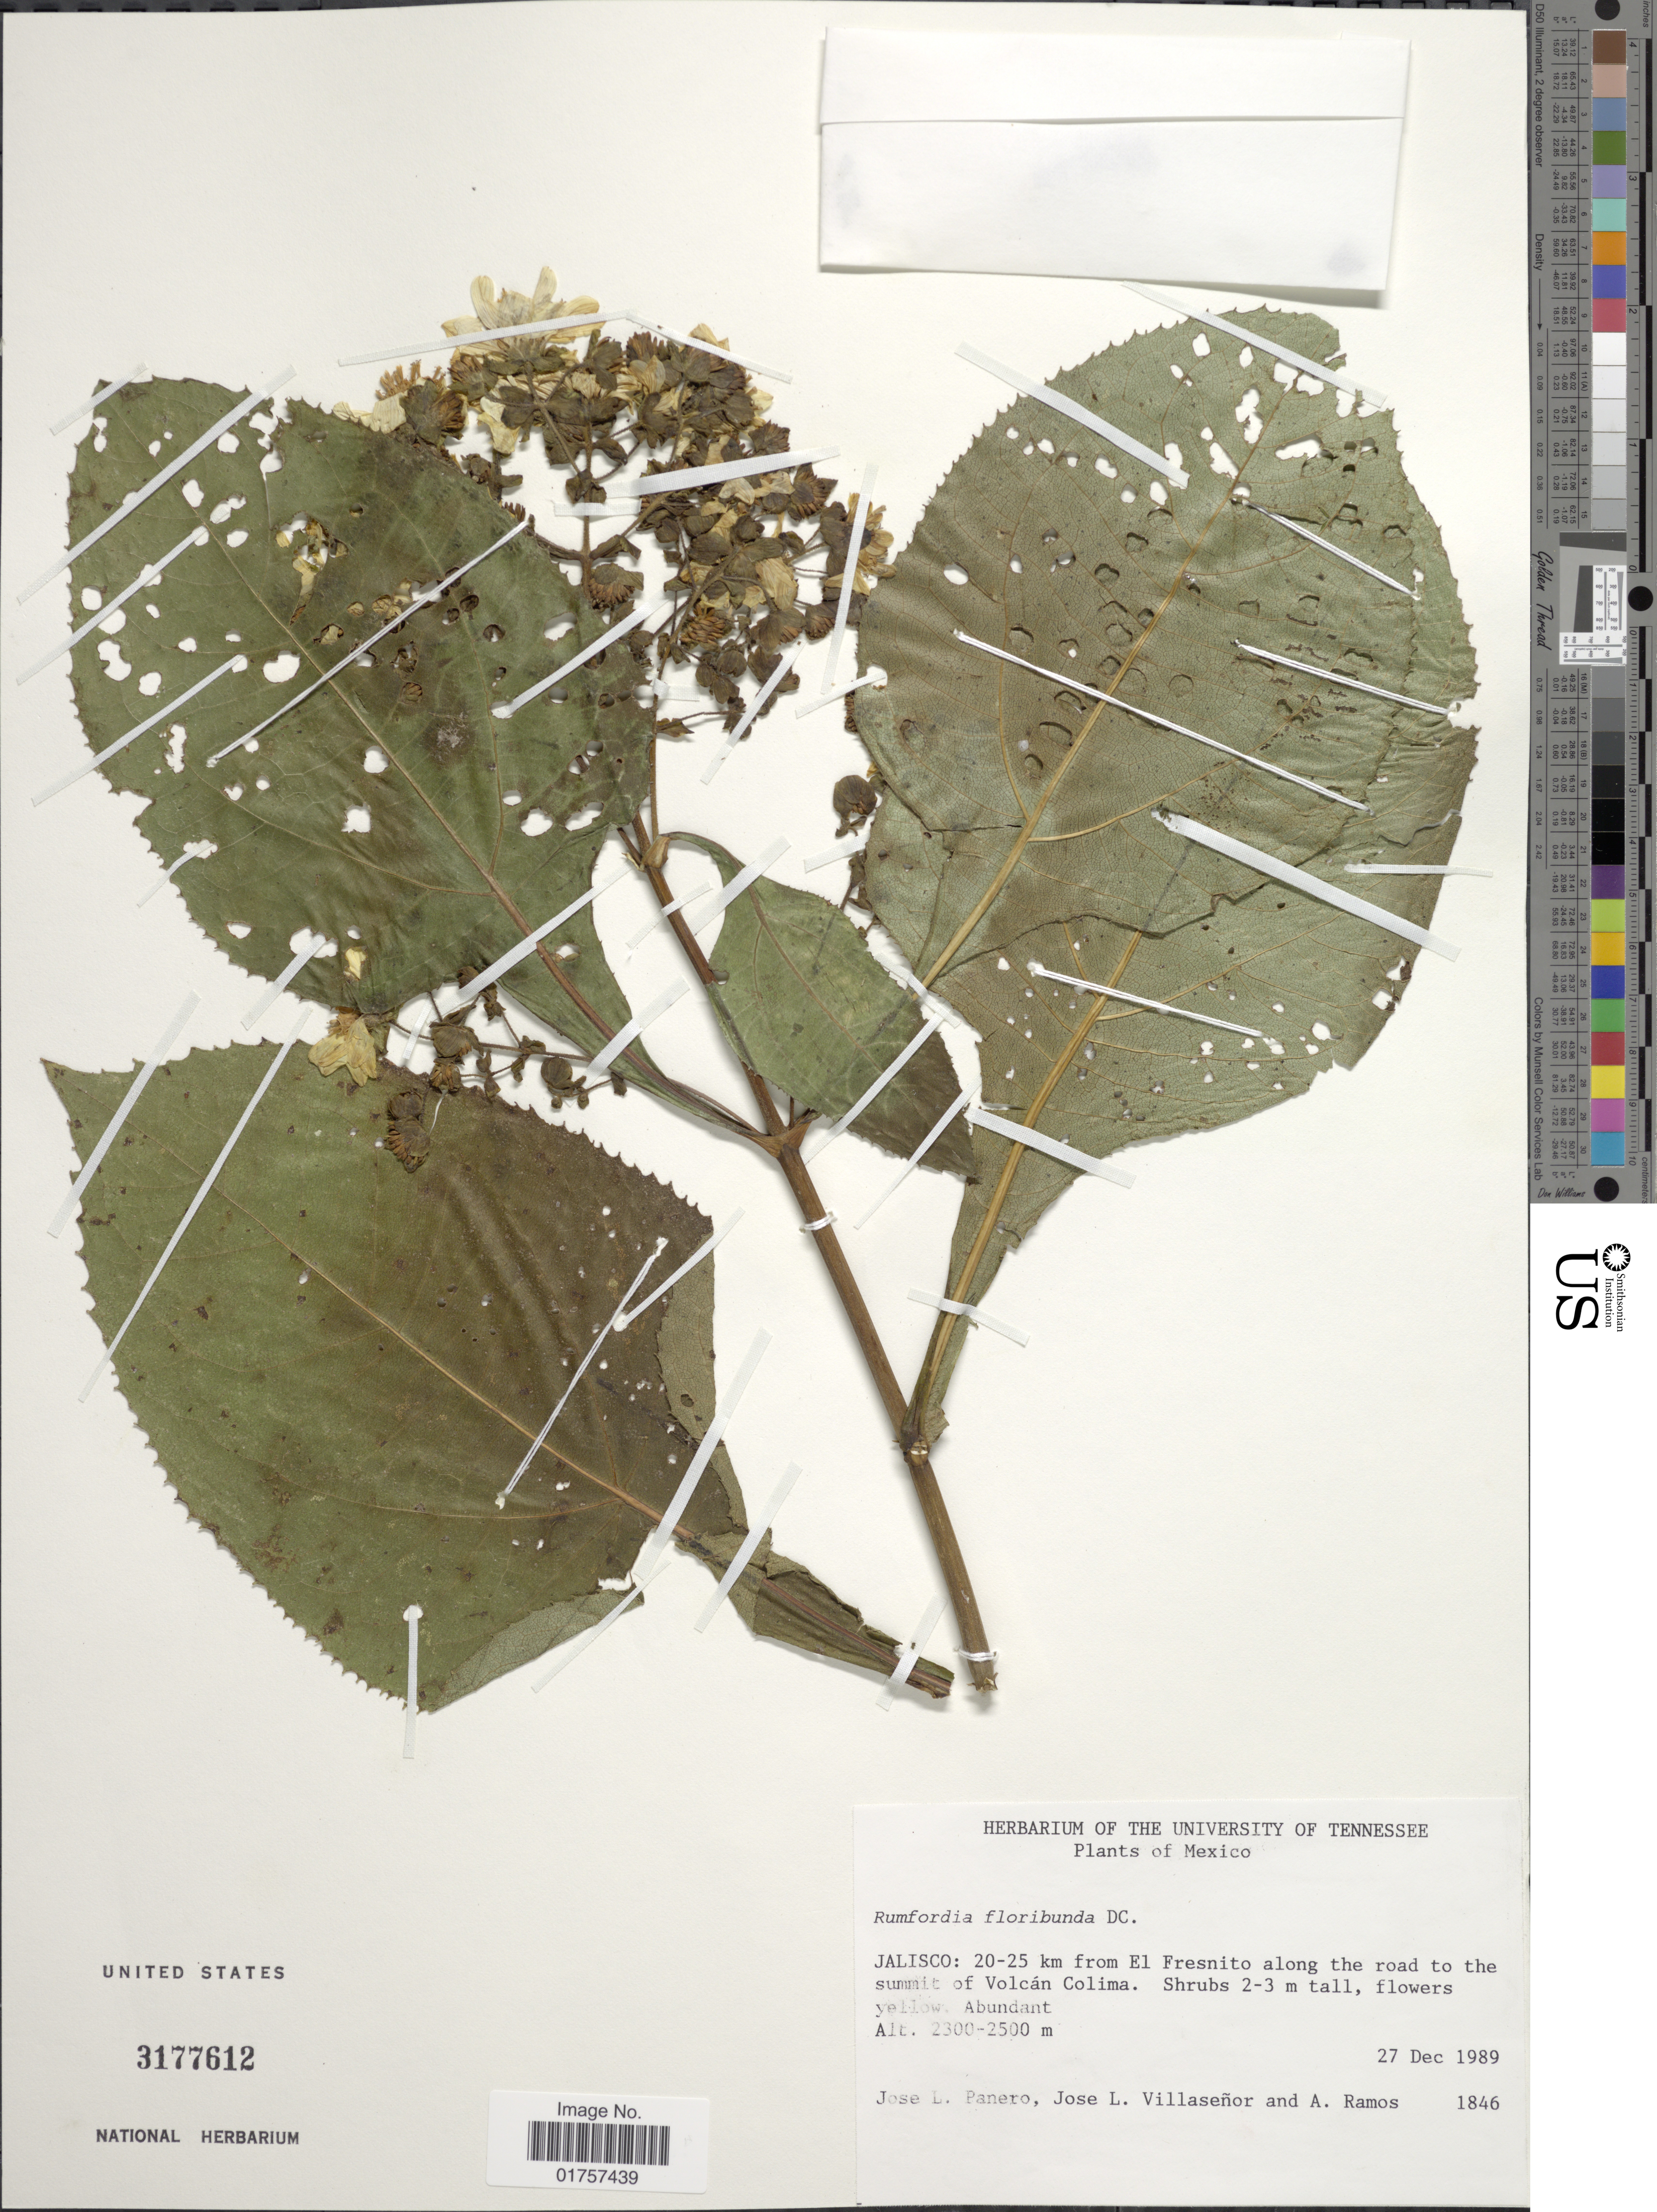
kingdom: Plantae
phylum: Tracheophyta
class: Magnoliopsida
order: Asterales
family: Asteraceae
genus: Rumfordia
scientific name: Rumfordia floribunda var. jaliscensis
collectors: J. L. Panero, J. Villaseñor R. & A. Ramos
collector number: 1846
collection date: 1989-12-27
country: Mexico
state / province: Jalisco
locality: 20-25 km from El Fresnito along the road to the summit of Volcán Colima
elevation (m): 2300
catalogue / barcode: US 3177612